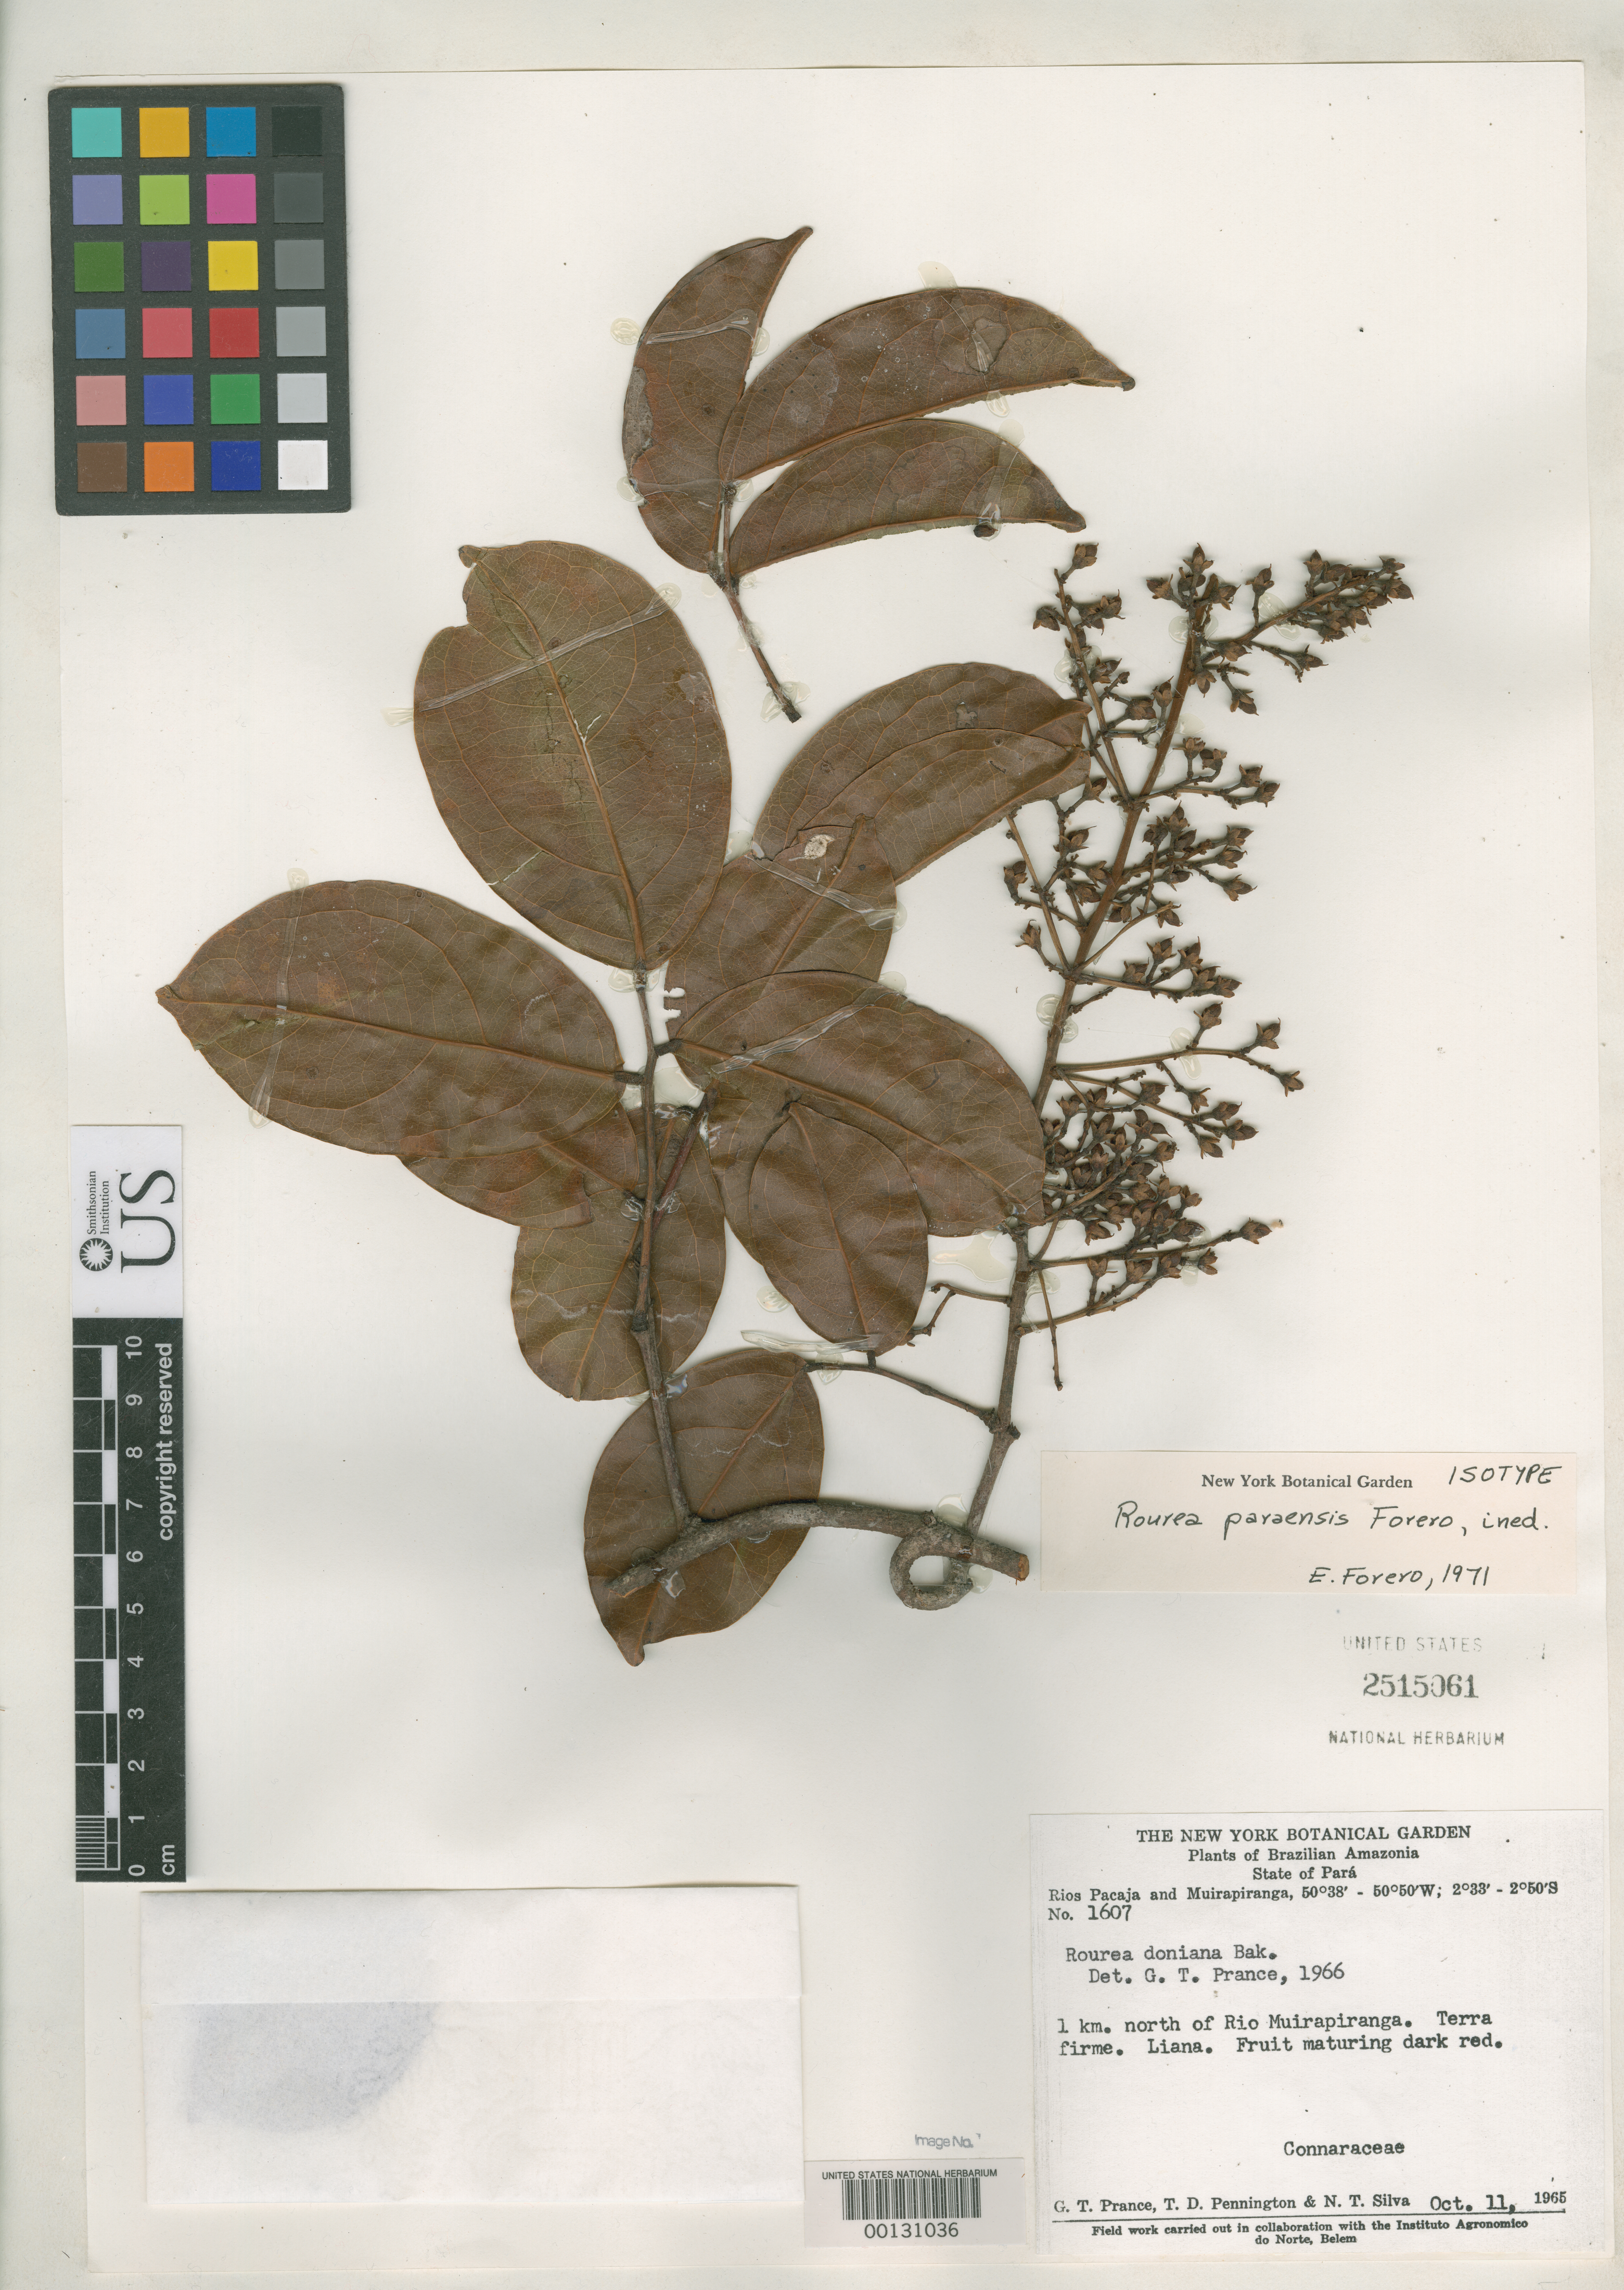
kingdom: Plantae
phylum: Tracheophyta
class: Magnoliopsida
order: Oxalidales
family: Connaraceae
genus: Rourea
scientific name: Rourea paraensis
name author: Forero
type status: Isotype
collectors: G. T. Prance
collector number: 1607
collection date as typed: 11 Oct 1965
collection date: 1965-10-11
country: Brazil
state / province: Pará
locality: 1 km. N of Rio Muirapiranga.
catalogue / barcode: US 2515061